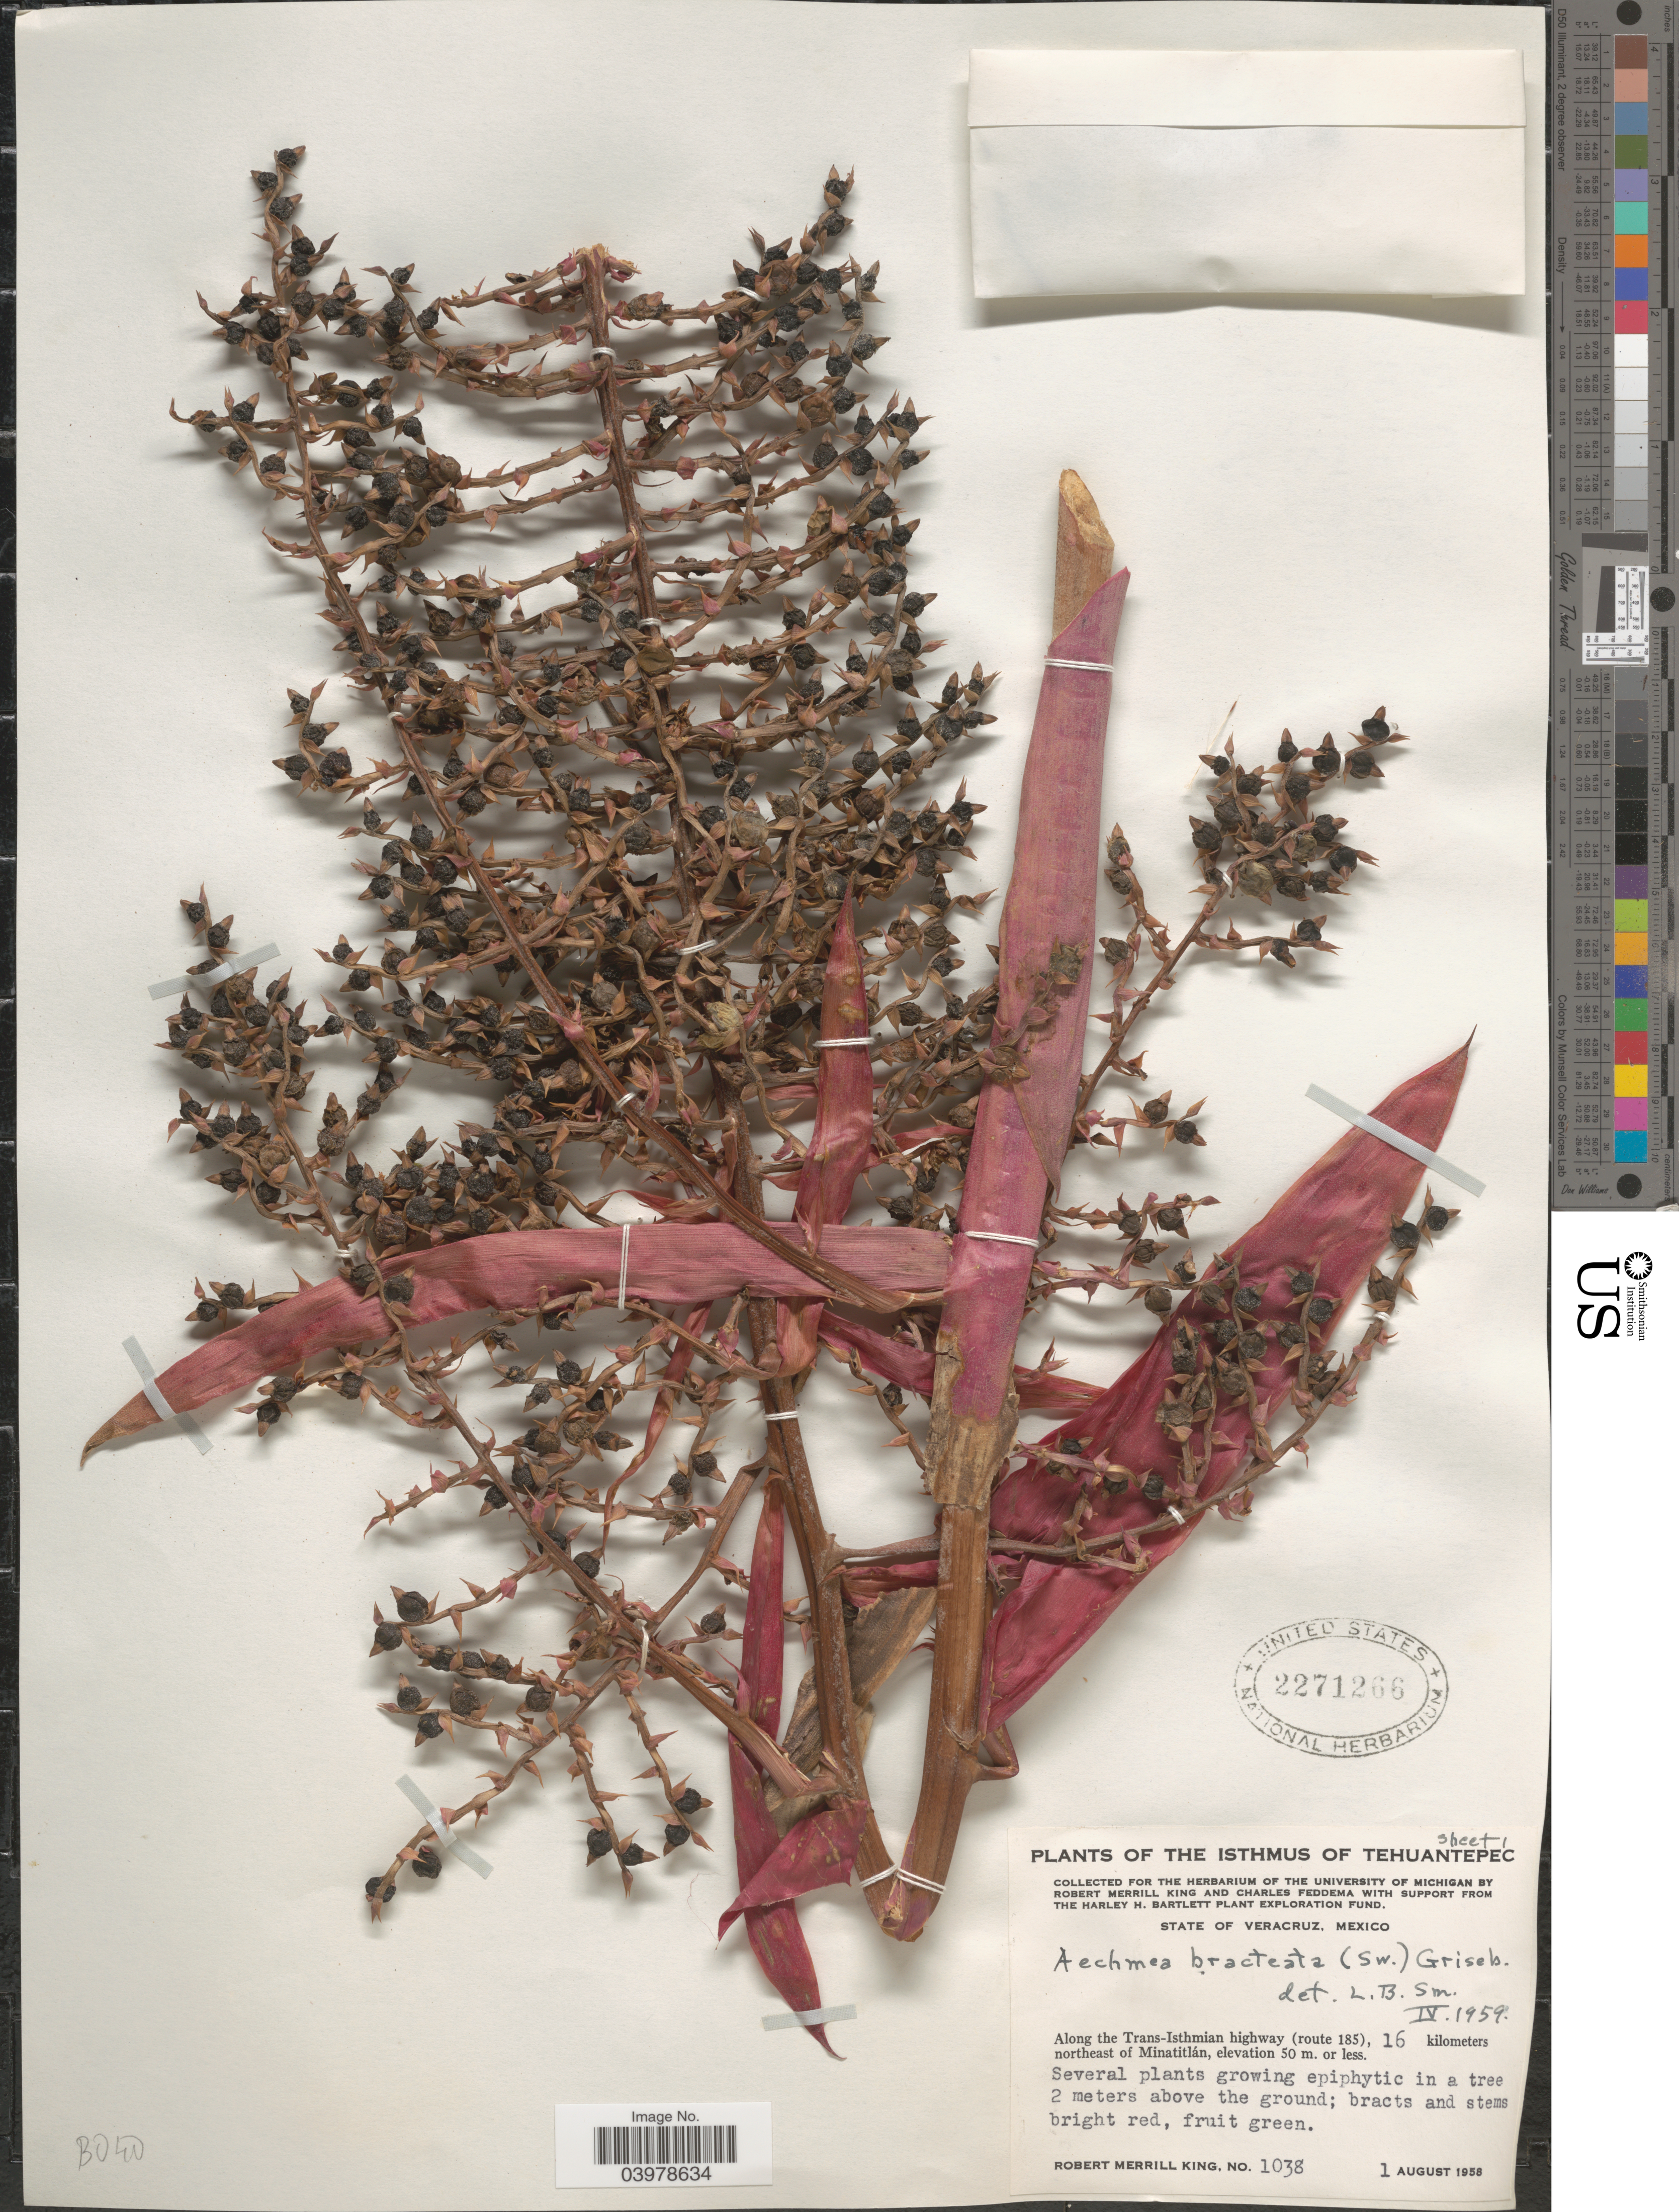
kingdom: Plantae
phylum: Tracheophyta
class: Liliopsida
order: Poales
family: Bromeliaceae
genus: Aechmea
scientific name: Aechmea bracteata var. bracteata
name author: (Sw.) Griseb.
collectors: R. M. King & C. Feddema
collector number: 1038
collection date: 1958-08-01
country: Mexico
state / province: Veracruz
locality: The Isthmus of Tehuantepec. State of Veracruz. Along the Trans-Isthmian highway (route 185), 16 kilometers northeast of Minatitlán.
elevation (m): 50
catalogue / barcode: US 2271266